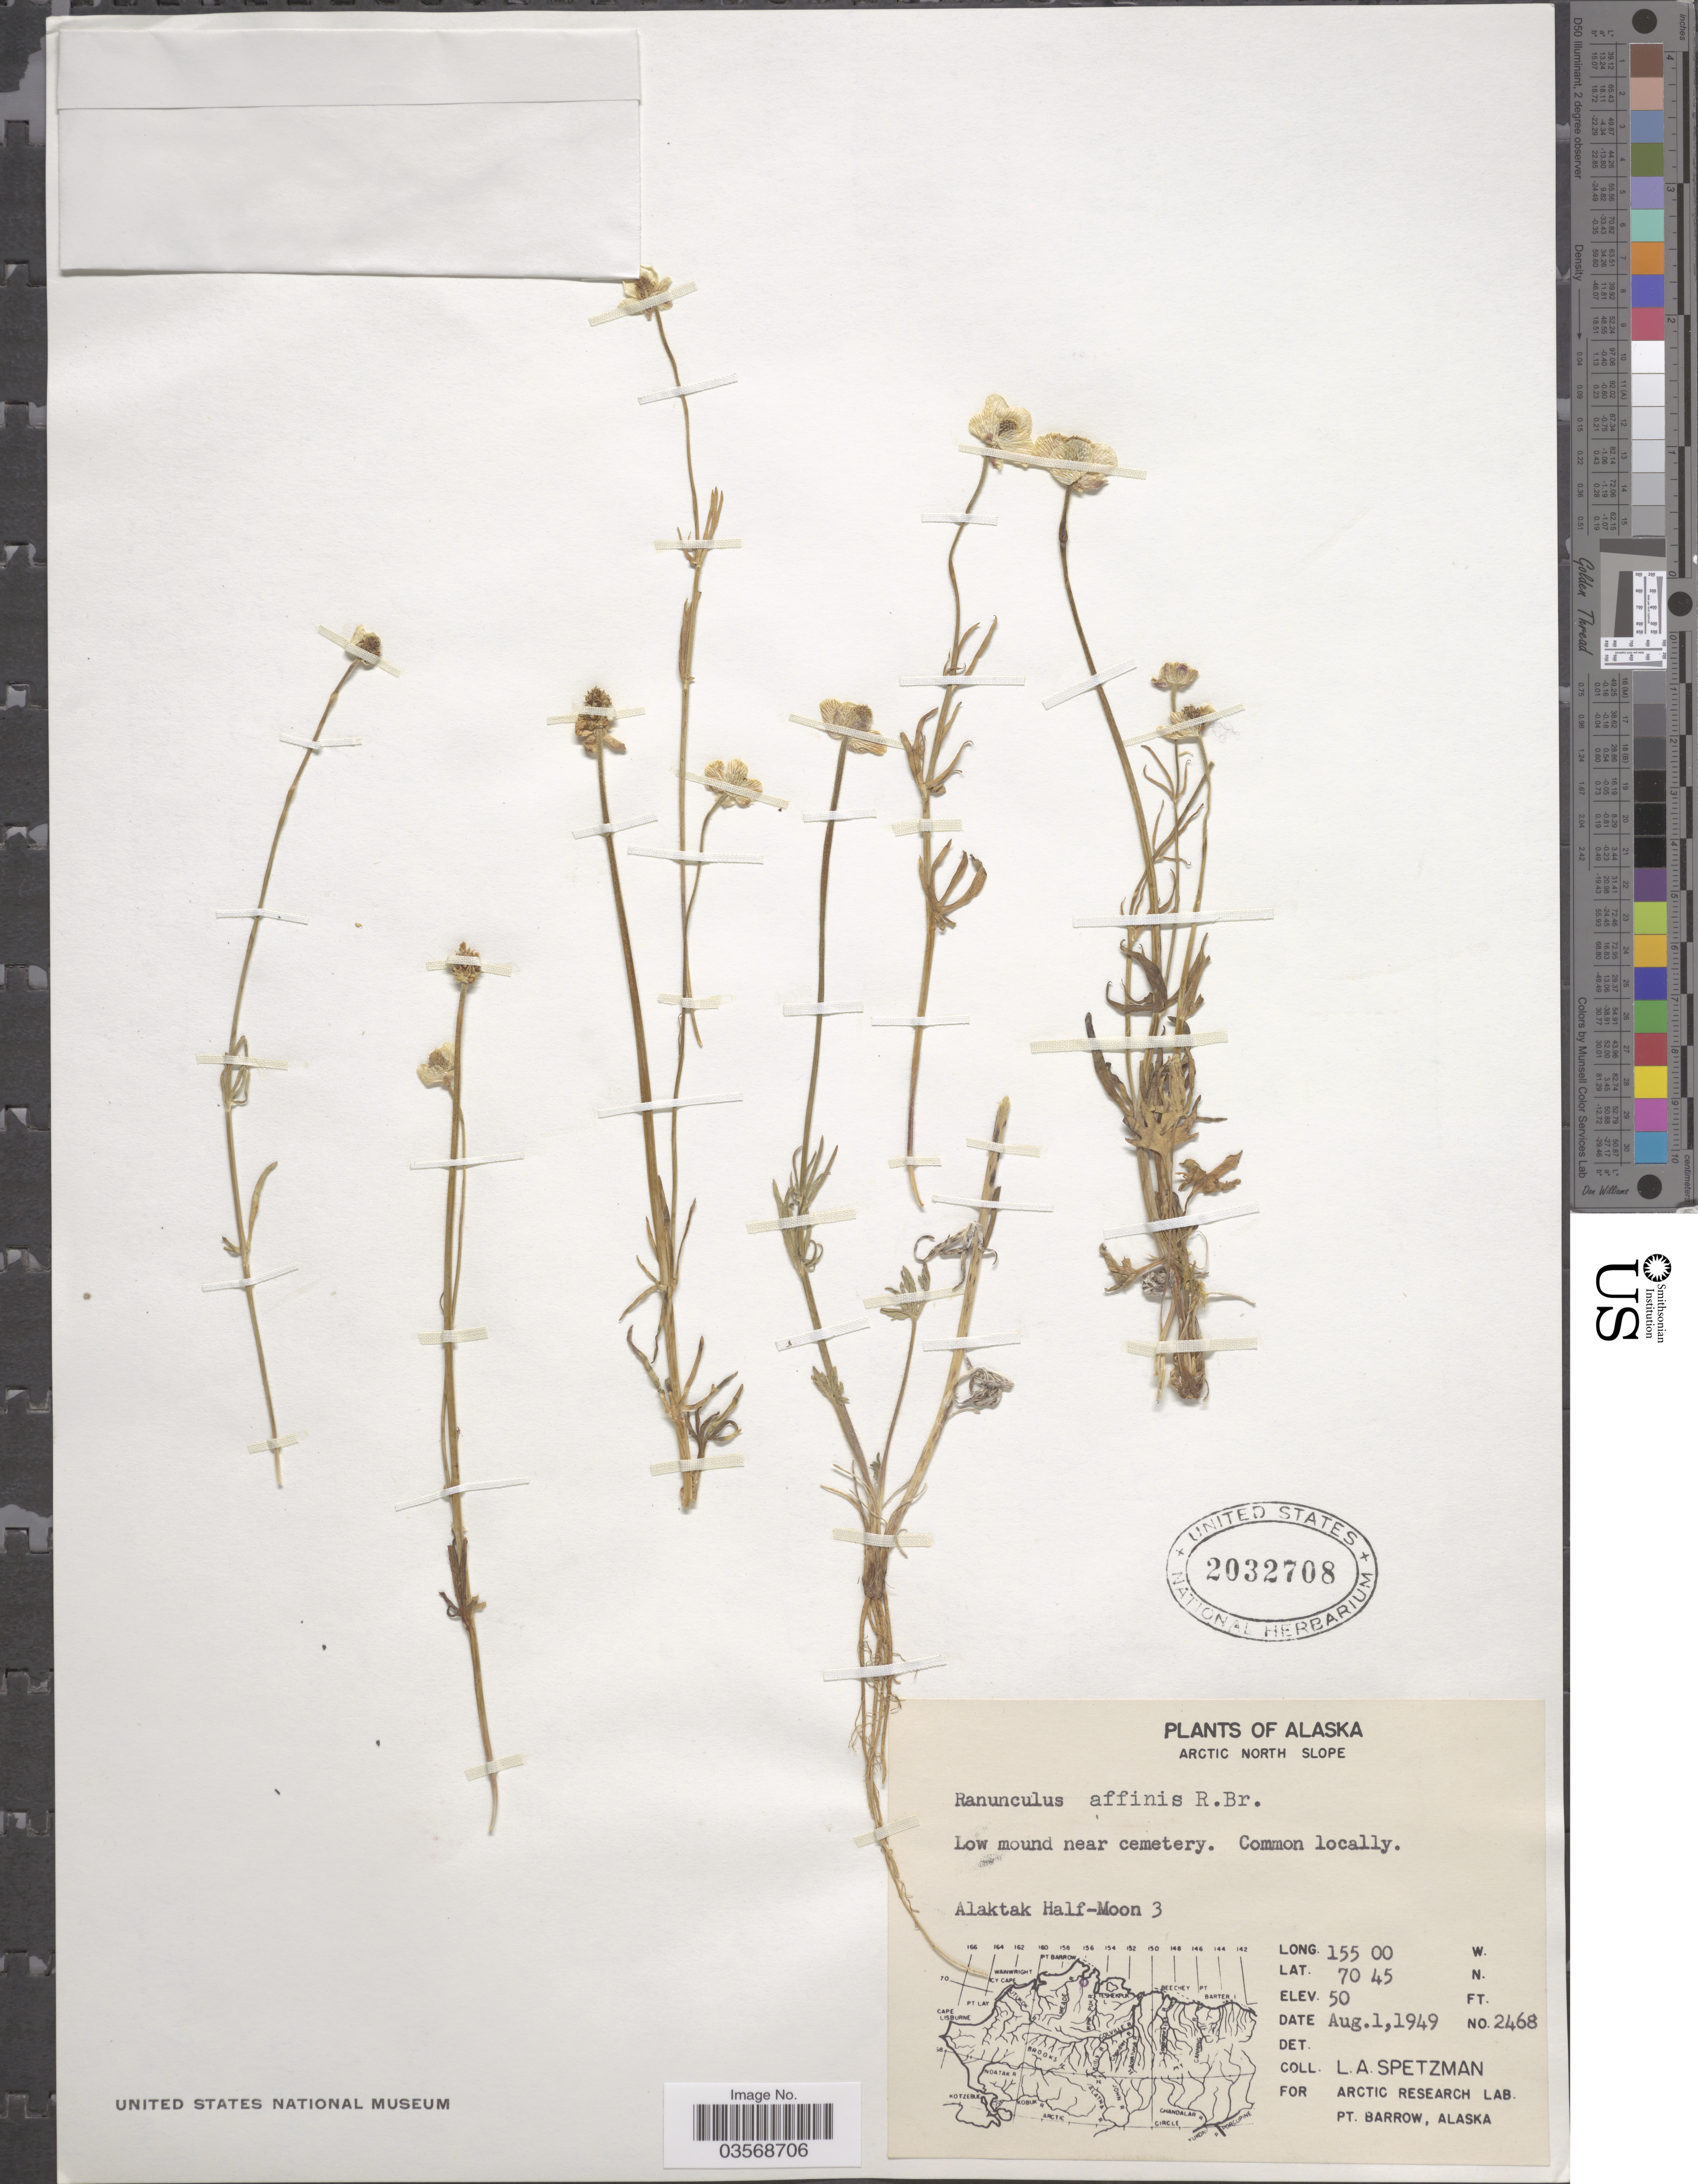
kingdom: Plantae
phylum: Tracheophyta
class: Magnoliopsida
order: Ranunculales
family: Ranunculaceae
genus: Ranunculus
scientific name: Ranunculus pedatifidus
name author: Sm.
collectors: L. Spetzman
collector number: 2468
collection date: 1949-08-01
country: United States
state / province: Alaska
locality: Arctic North Slope. Low mound near cemetery. Alaktak Half-Moon 3.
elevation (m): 15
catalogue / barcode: US 2032708